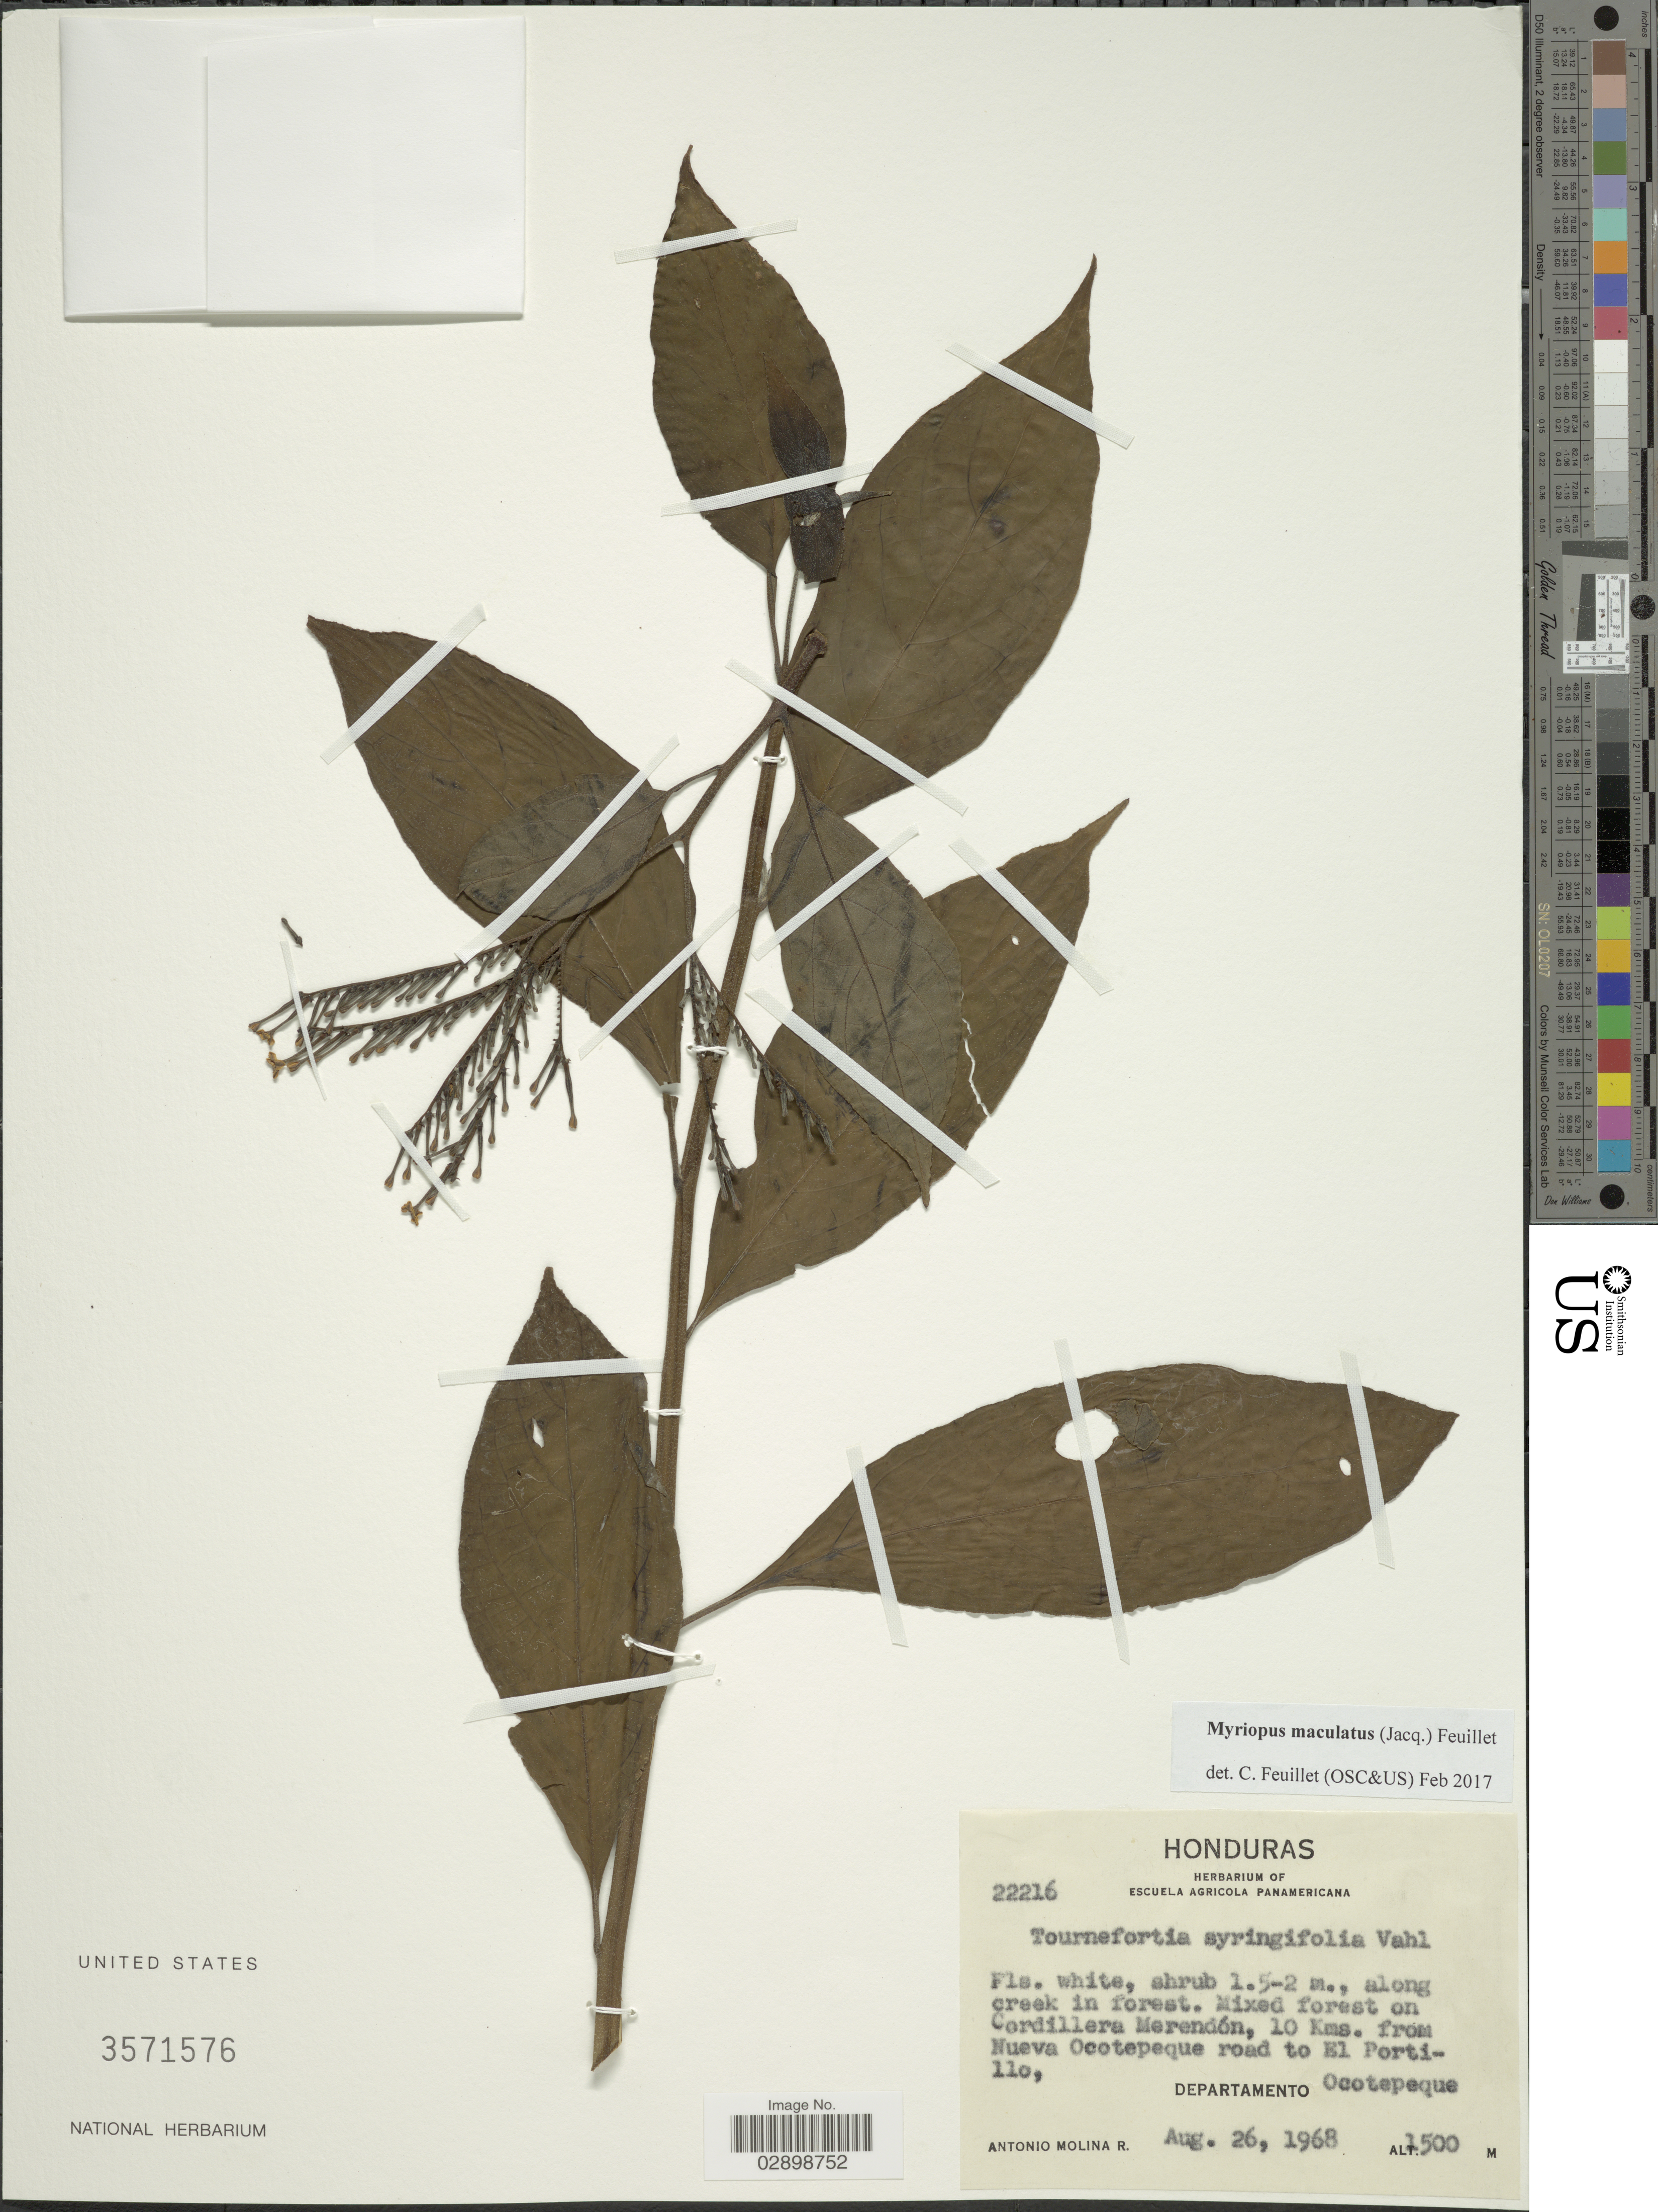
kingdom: Plantae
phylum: Tracheophyta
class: Magnoliopsida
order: Boraginales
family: Heliotropiaceae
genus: Myriopus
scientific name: Myriopus maculatus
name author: (Jacq.) Feuillet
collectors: A. Molina R.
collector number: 22216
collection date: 1968-08-26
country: Honduras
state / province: Ocotepeque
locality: On Cordillera Merendón, 10 Kms. from Nueva Ocotepeque road to El Portillo, Departamento Ocotepeque.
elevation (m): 1500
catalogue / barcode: US 3571576